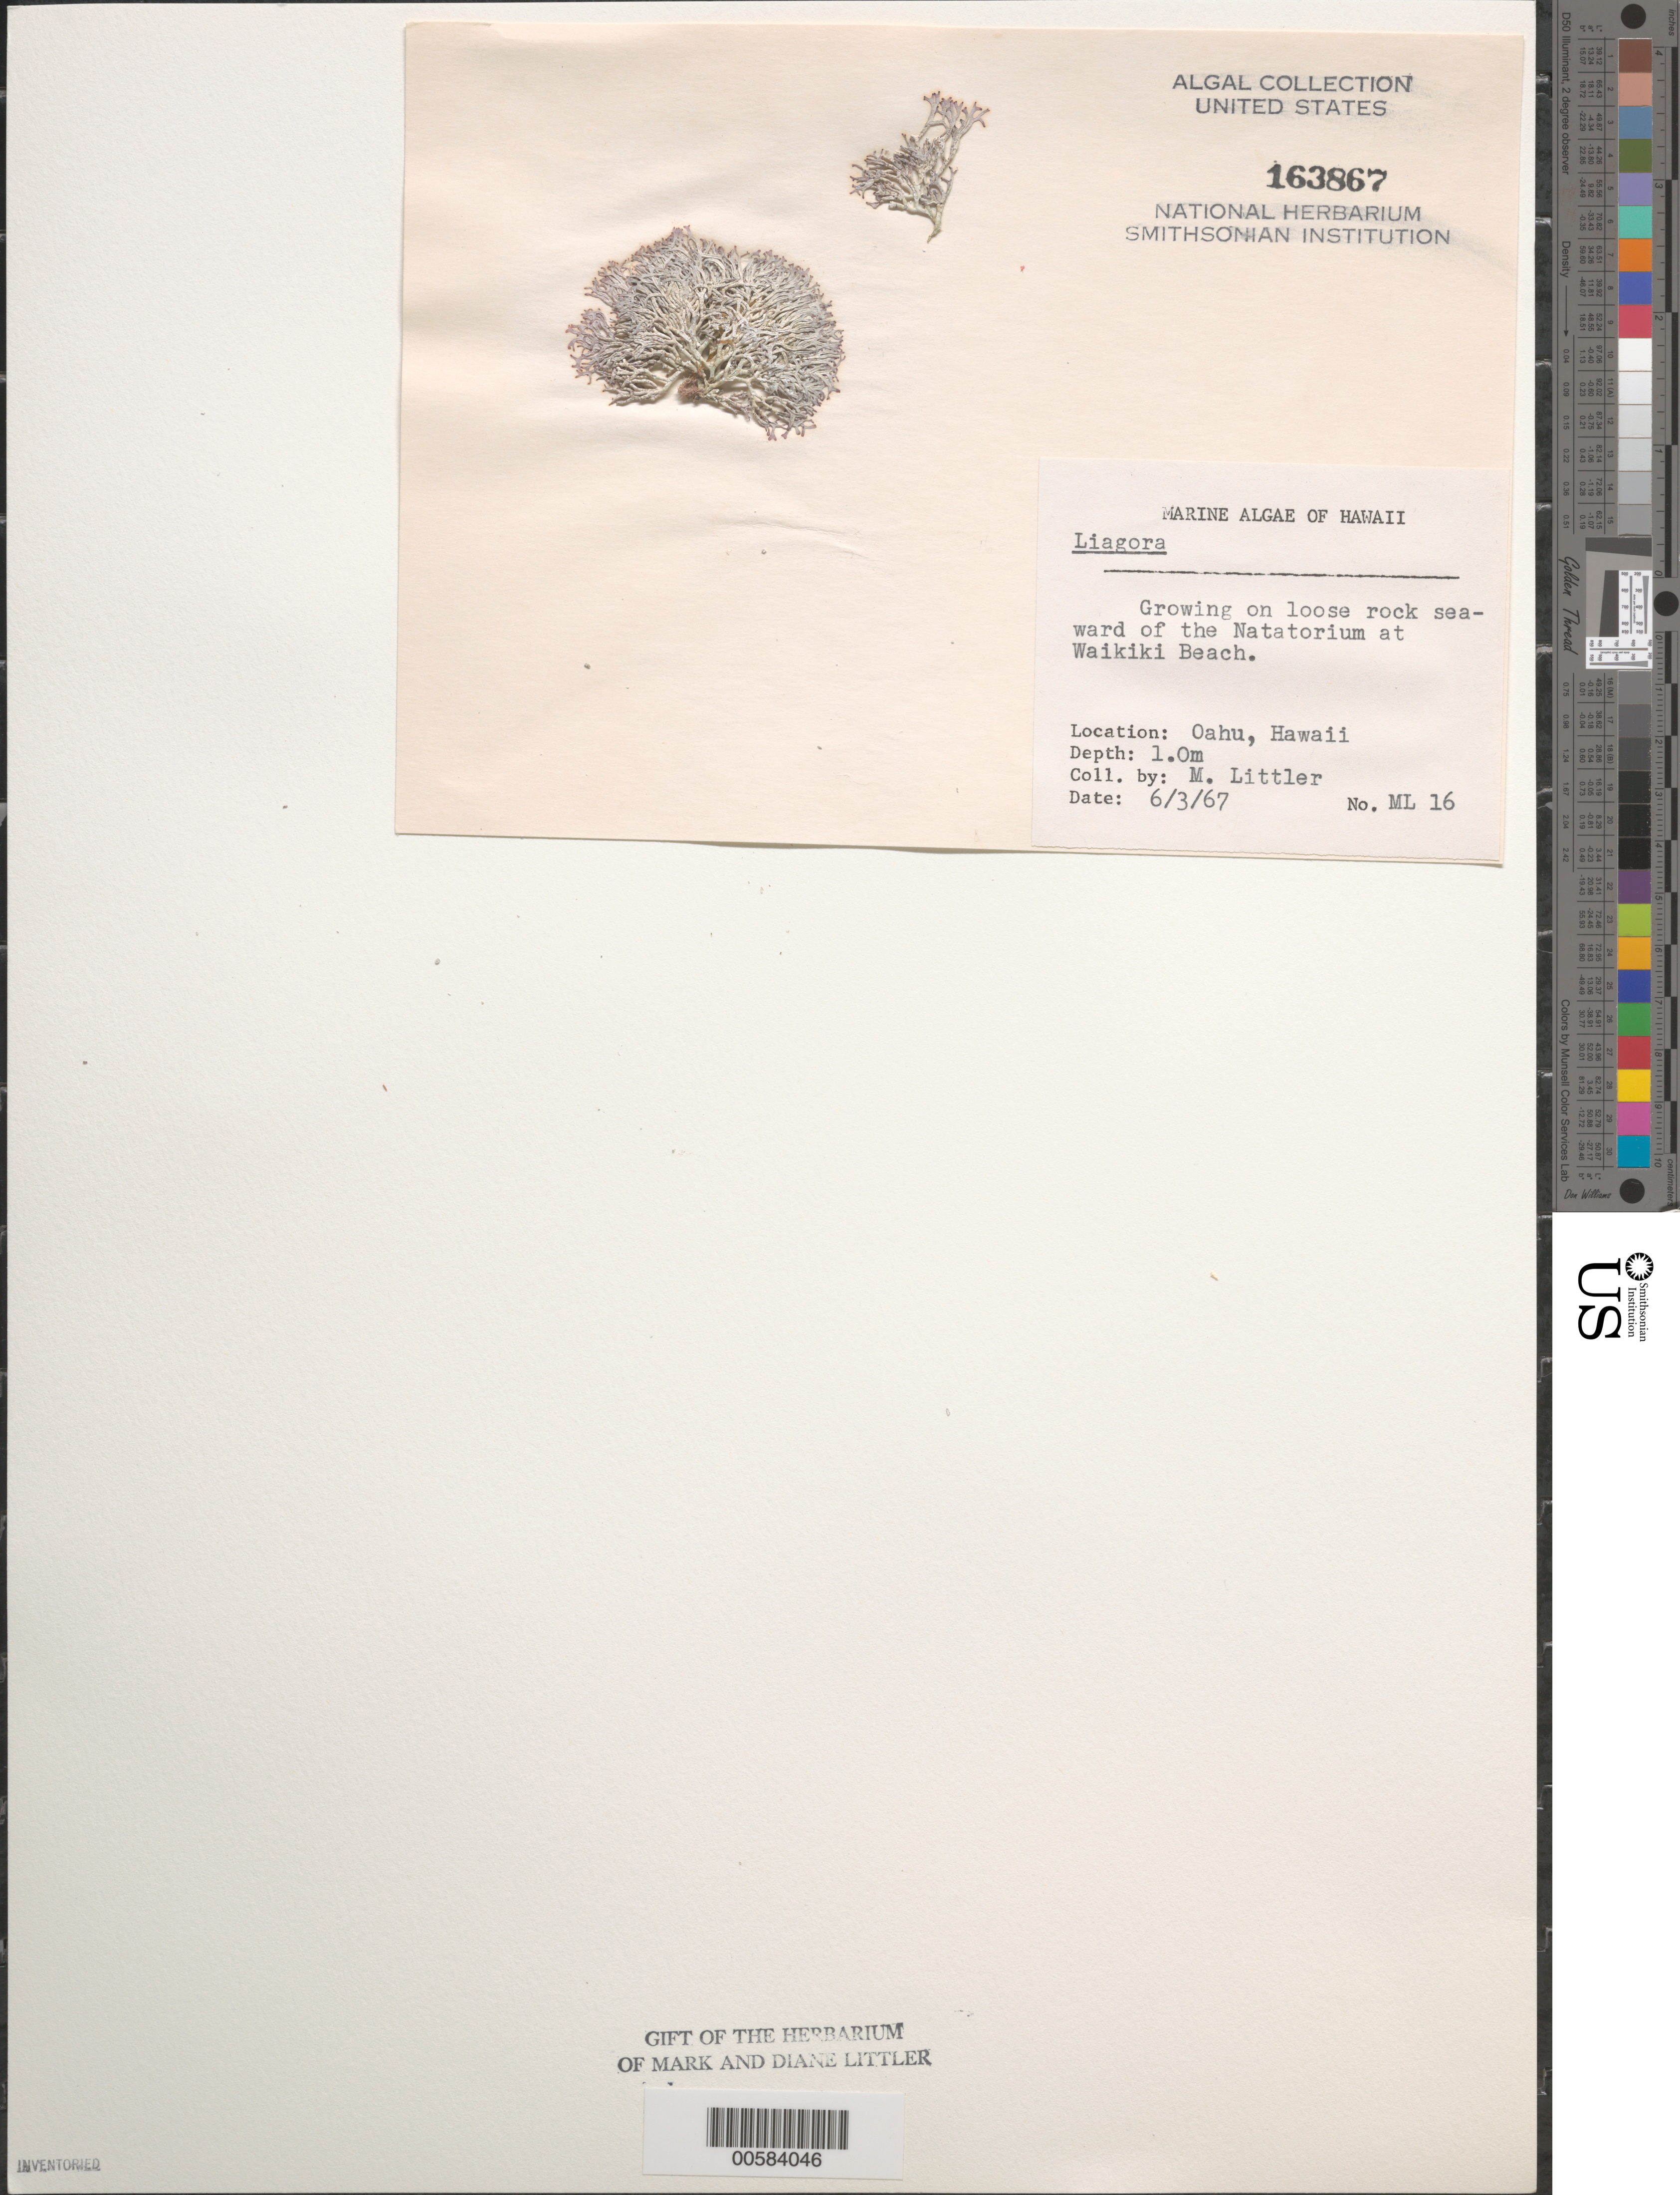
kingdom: Plantae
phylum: Rhodophyta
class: Florideophyceae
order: Nemaliales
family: Liagoraceae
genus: Liagora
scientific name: Liagora sp.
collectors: M. M. Littler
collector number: ML 16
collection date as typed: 03 Jun 1967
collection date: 1967-06-03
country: United States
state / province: Hawaii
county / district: Honolulu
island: Oahu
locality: Waikiki Beach near Natatorium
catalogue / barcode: US 163867